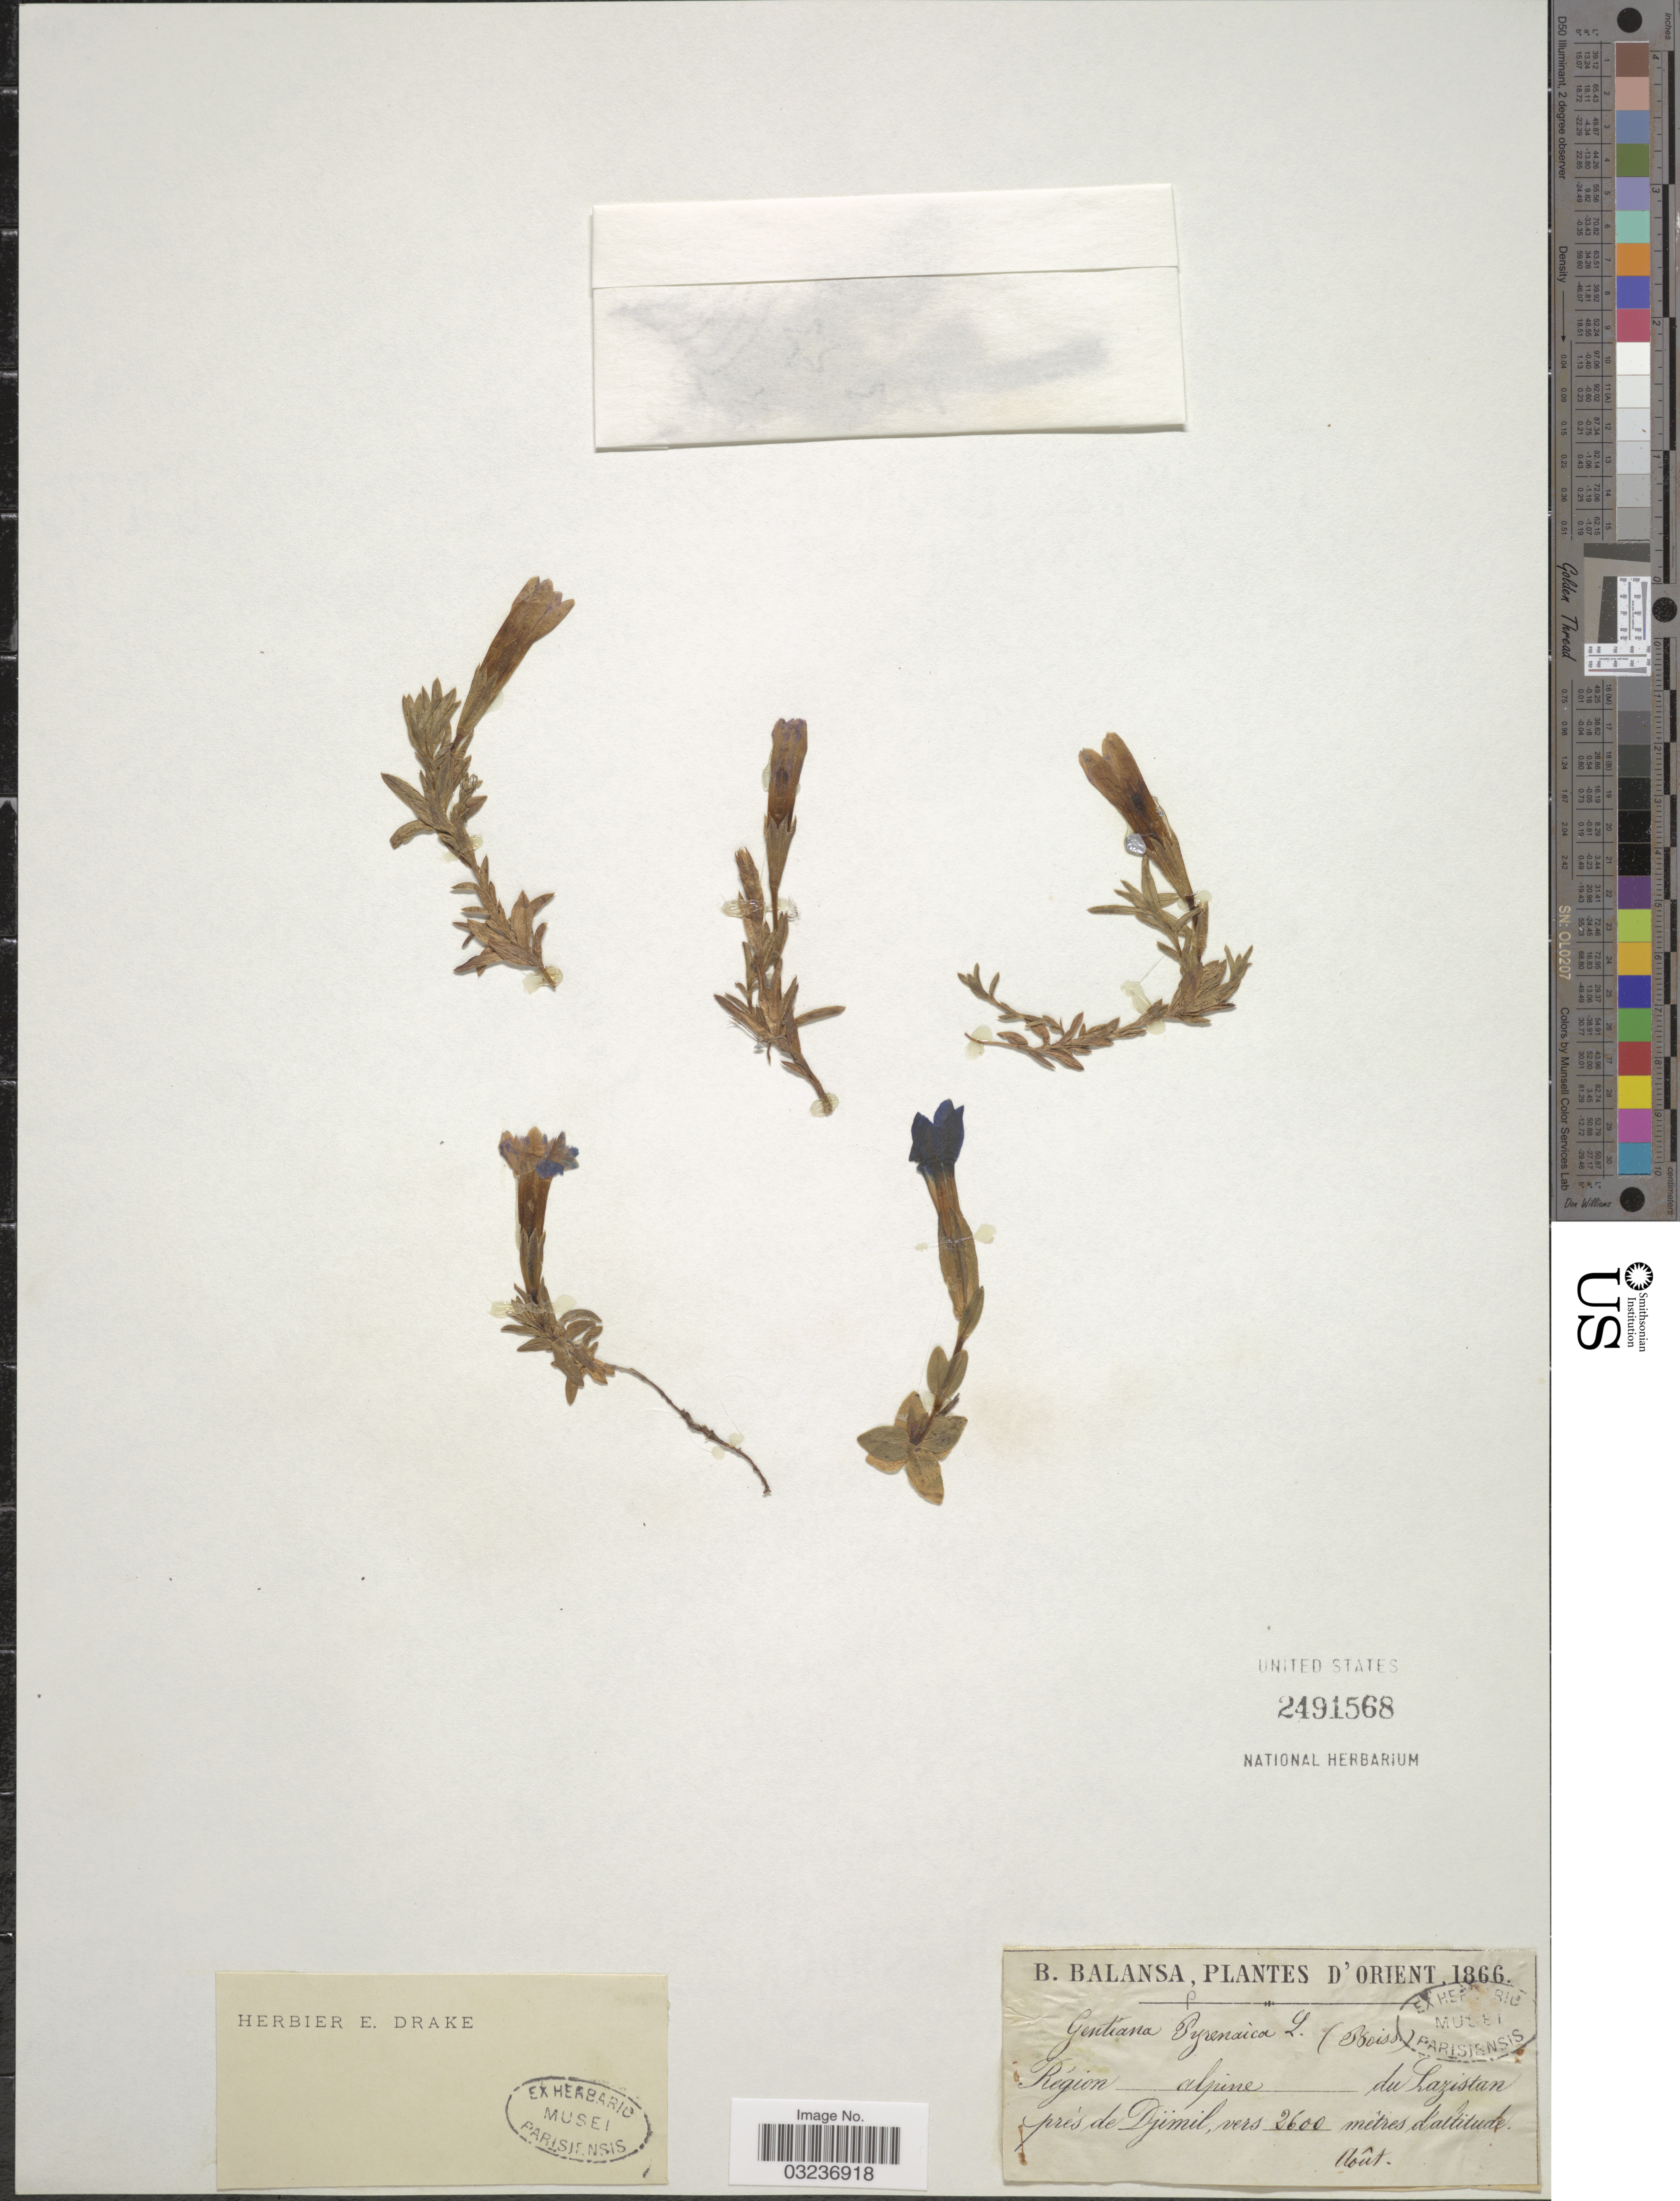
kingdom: Plantae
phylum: Tracheophyta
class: Magnoliopsida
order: Gentianales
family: Gentianaceae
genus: Gentiana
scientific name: Gentiana pyrenaica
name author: L.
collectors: B. Balansa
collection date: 1866-08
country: Turkey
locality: D'Orient, Région alpine du Lazistan prés de Djimil.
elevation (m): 2600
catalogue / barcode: US 2491568